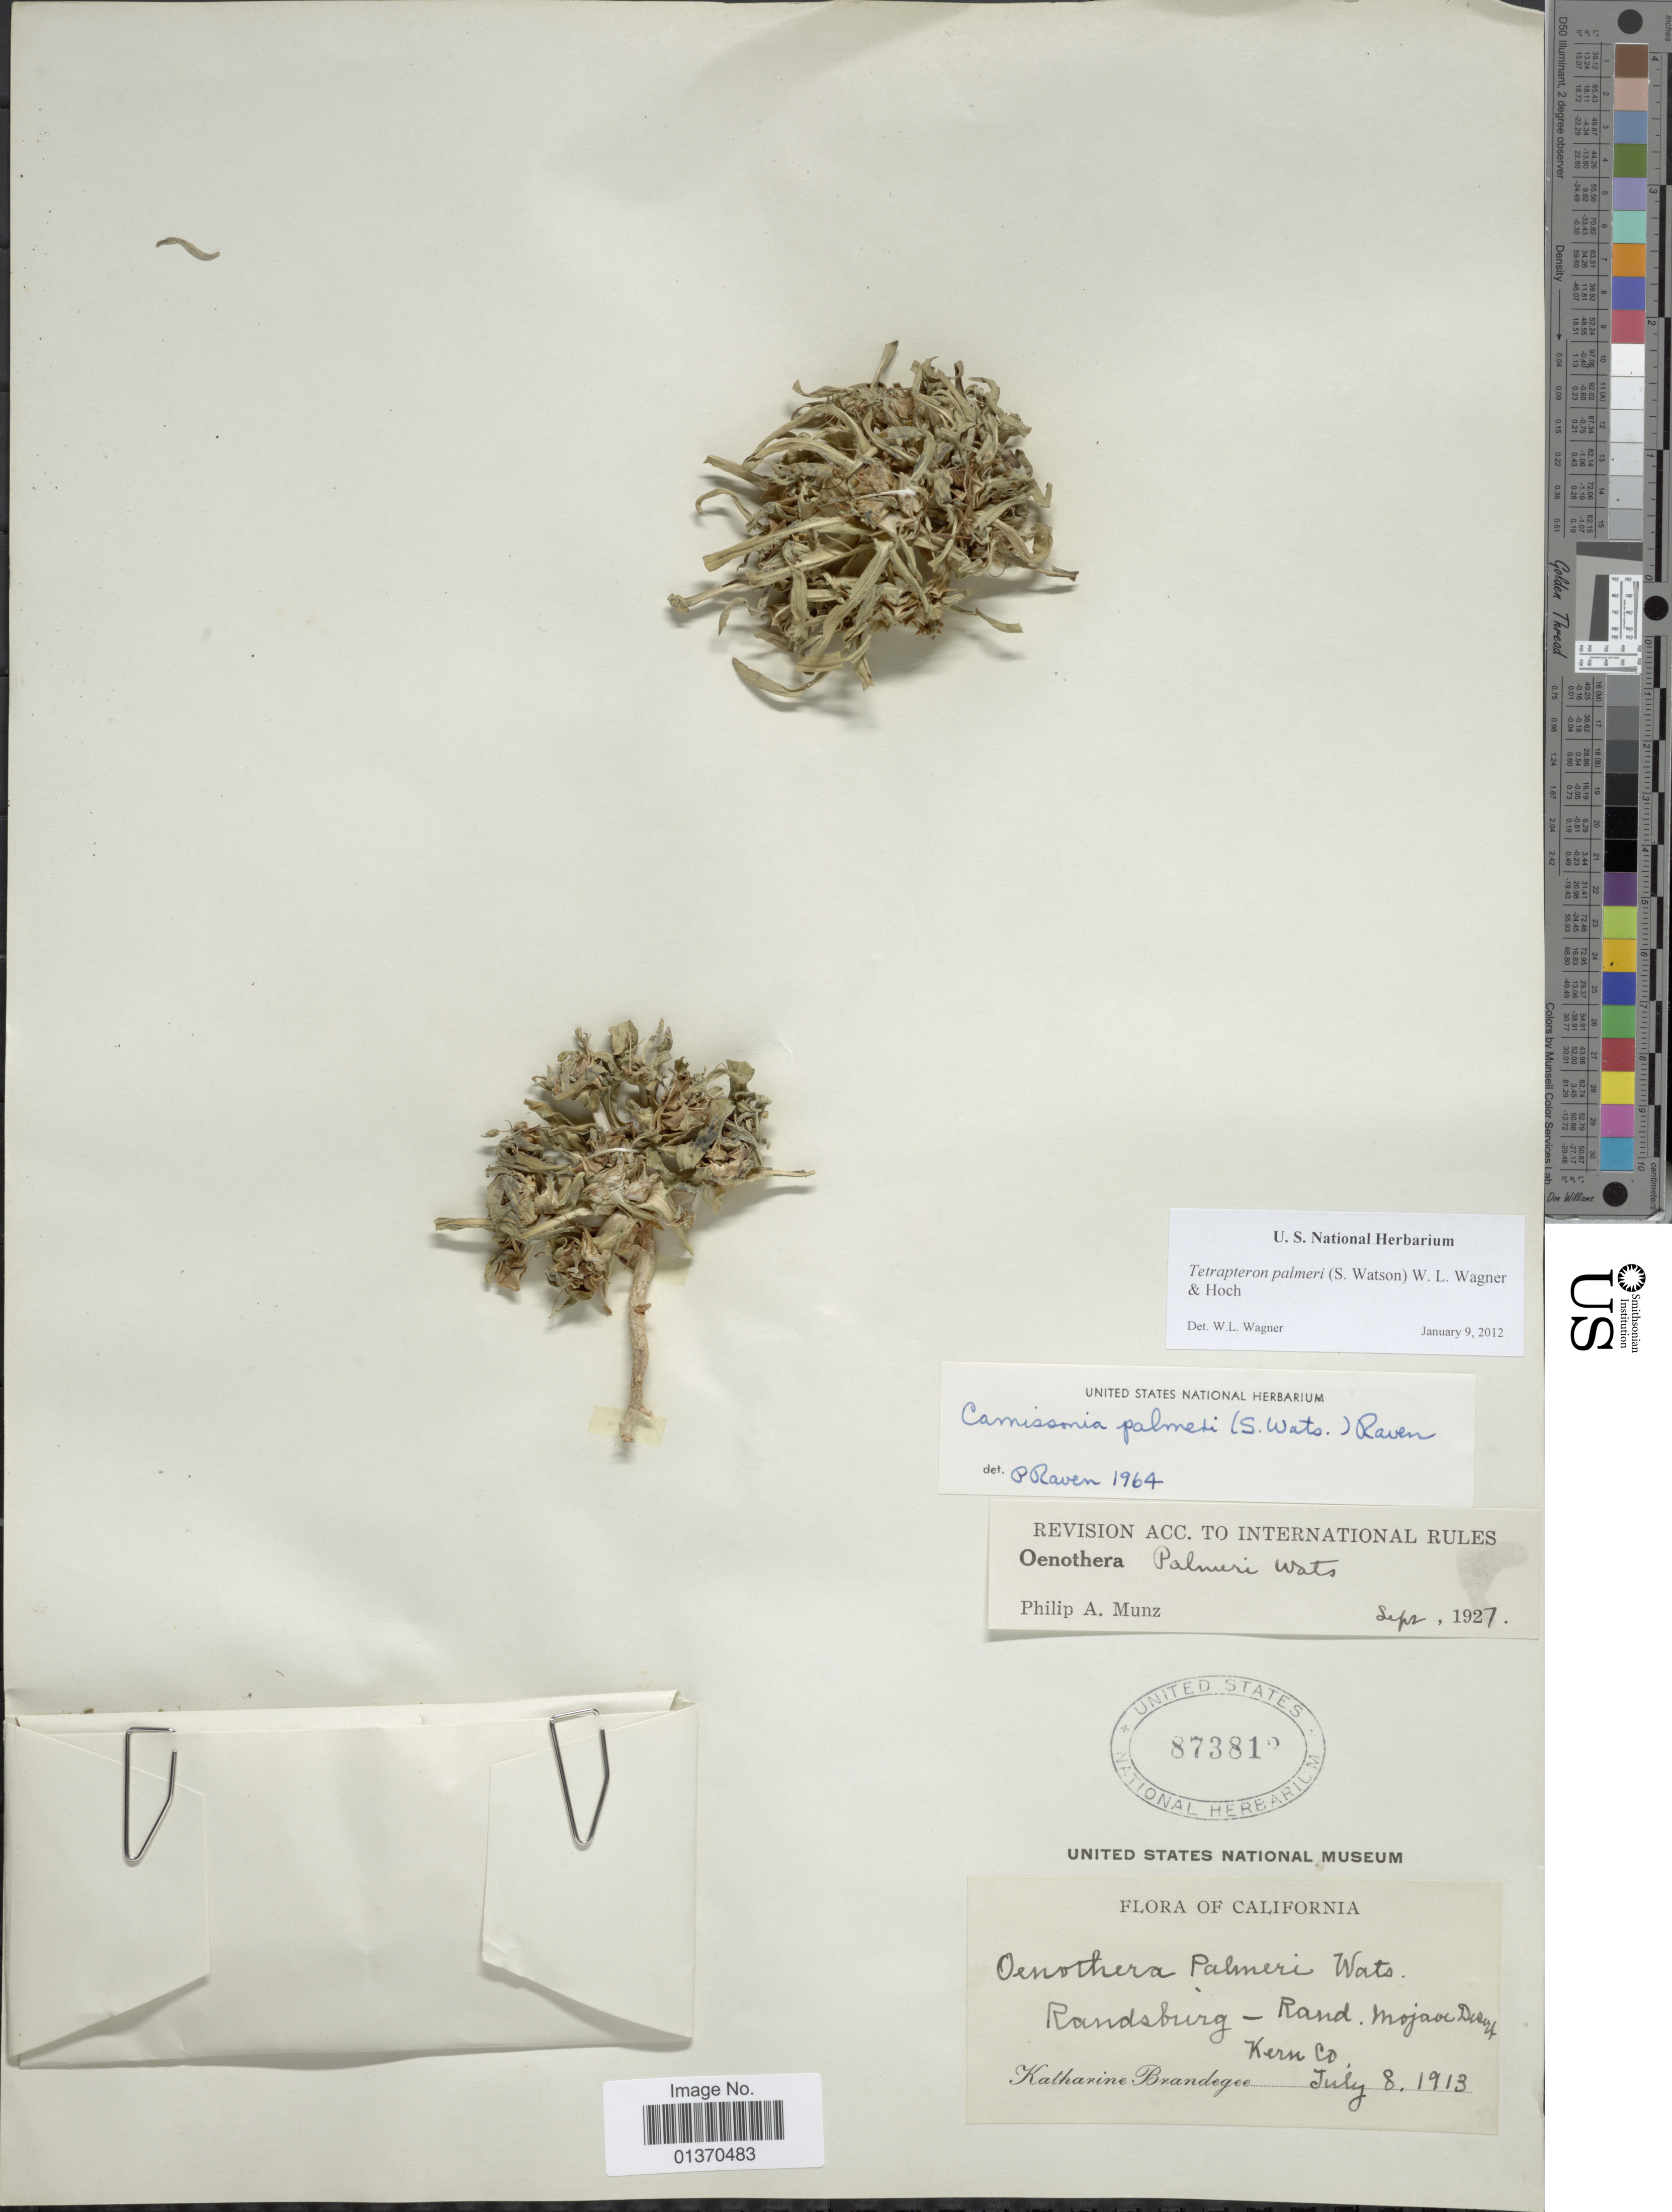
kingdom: Plantae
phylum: Tracheophyta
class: Magnoliopsida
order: Myrtales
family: Onagraceae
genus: Tetrapteron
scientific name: Tetrapteron palmeri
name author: (S. Watson) W.L. Wagner & Hoch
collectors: M. K. Brandegee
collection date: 1913-07-08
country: United States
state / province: California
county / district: Kern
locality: Randsburg - Rand. Mojave Desert, Kern Co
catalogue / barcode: US 873812